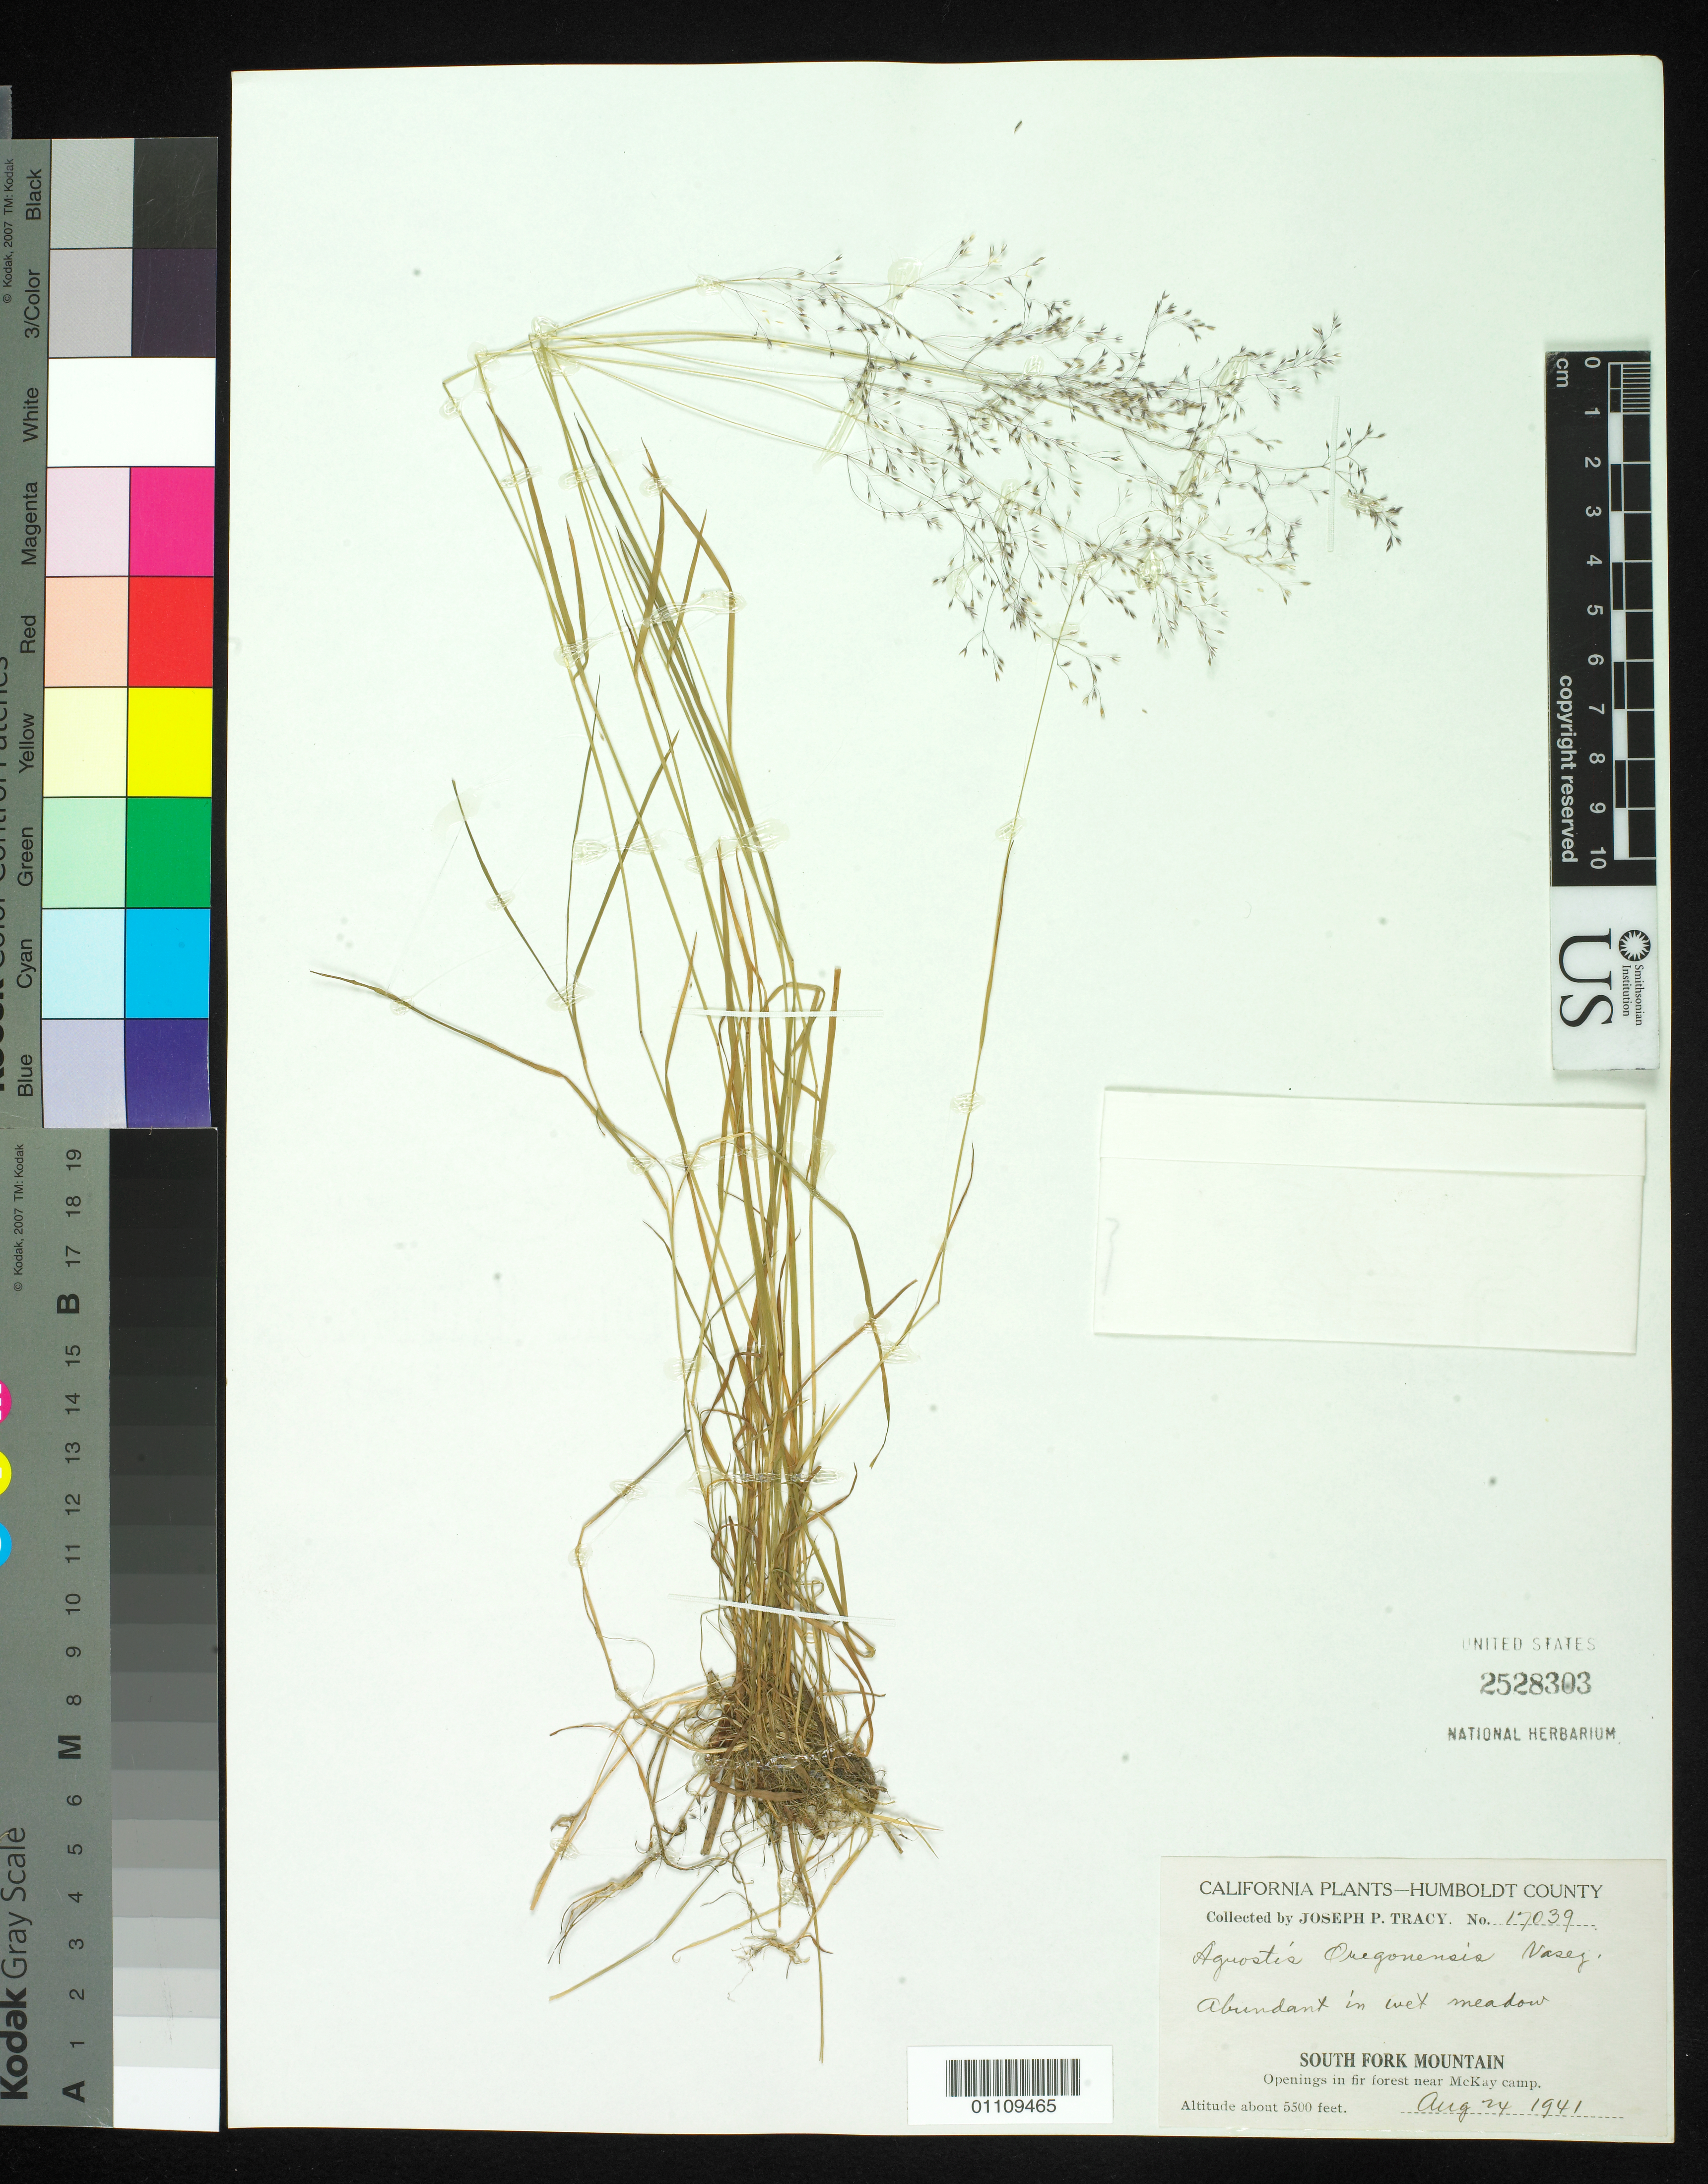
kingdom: Plantae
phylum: Tracheophyta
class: Liliopsida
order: Poales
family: Poaceae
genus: Agrostis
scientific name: Agrostis oregonensis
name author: Vasey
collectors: J. Tracy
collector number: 17039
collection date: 1941-08-24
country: United States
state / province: California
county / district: Humboldt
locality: South Fork Mountain, near KcKay Camp.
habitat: Wet meadow.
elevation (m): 1676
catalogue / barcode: US 2528303